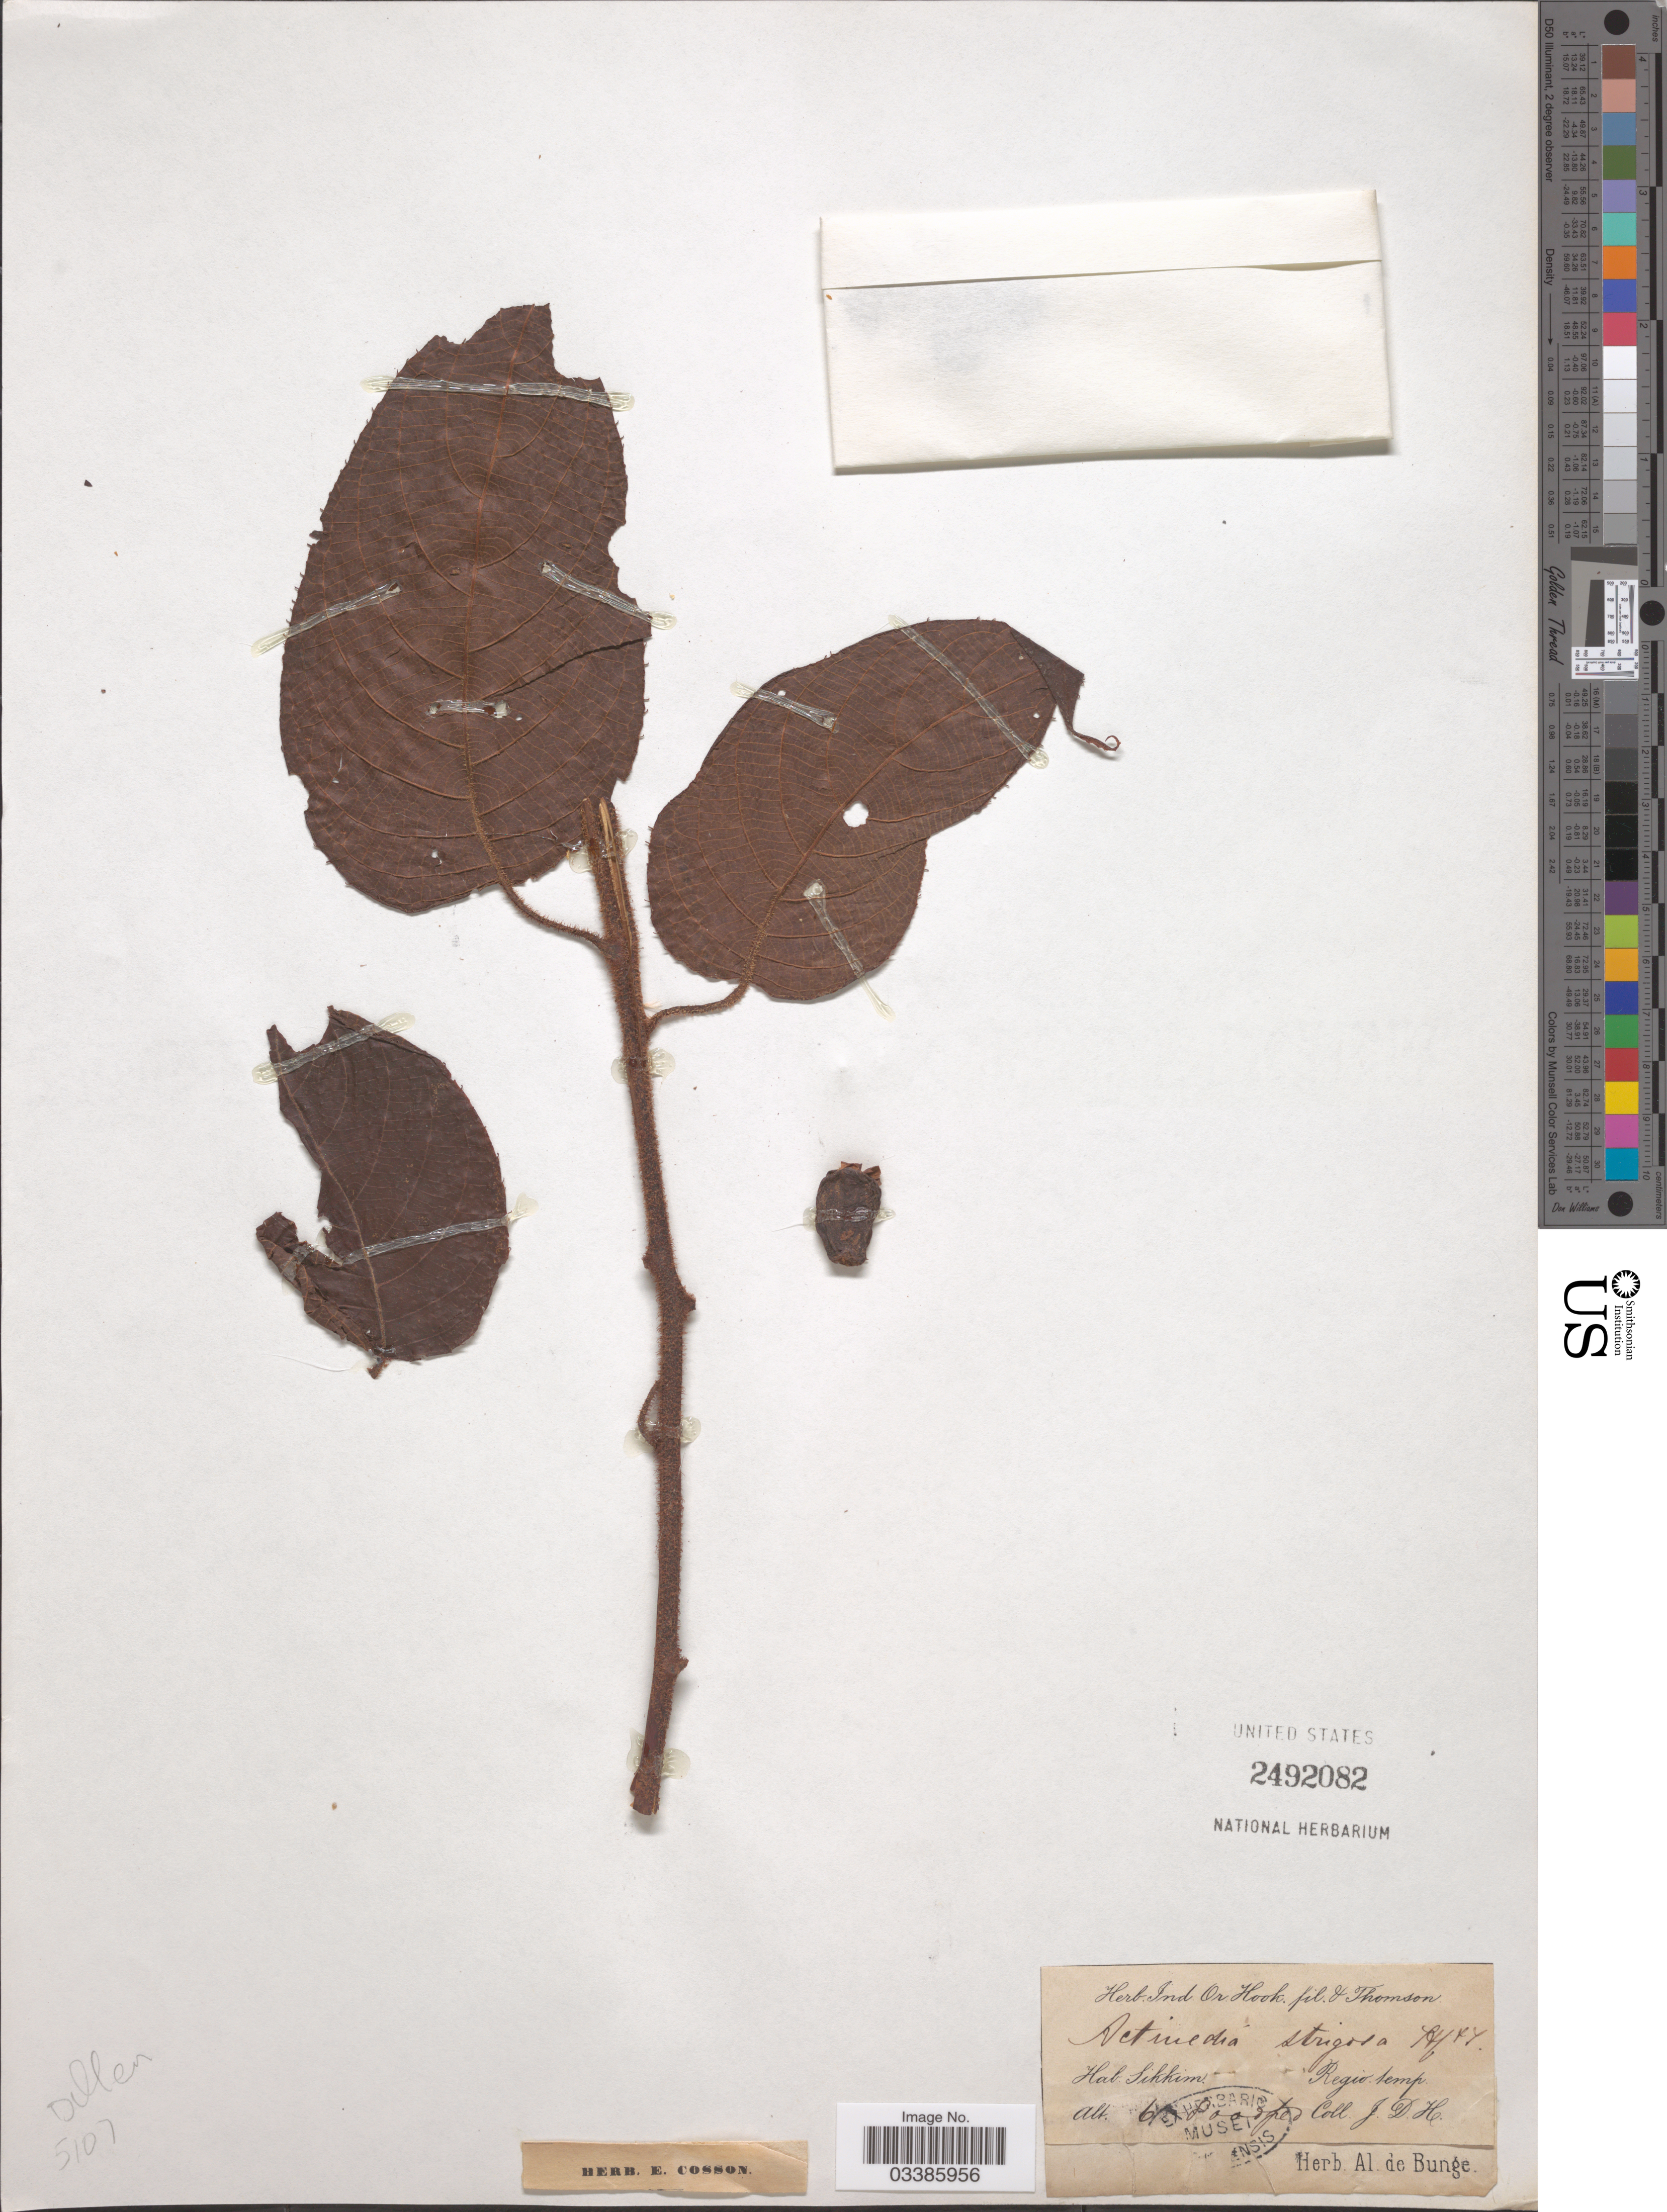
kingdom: Plantae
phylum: Tracheophyta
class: Magnoliopsida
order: Ericales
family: Actinidiaceae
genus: Actinidia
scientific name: Actinidia strigosa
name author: Hook. f. & Thomson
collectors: J. D. Hooker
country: India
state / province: Sikkim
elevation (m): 1829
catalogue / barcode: US 2492082